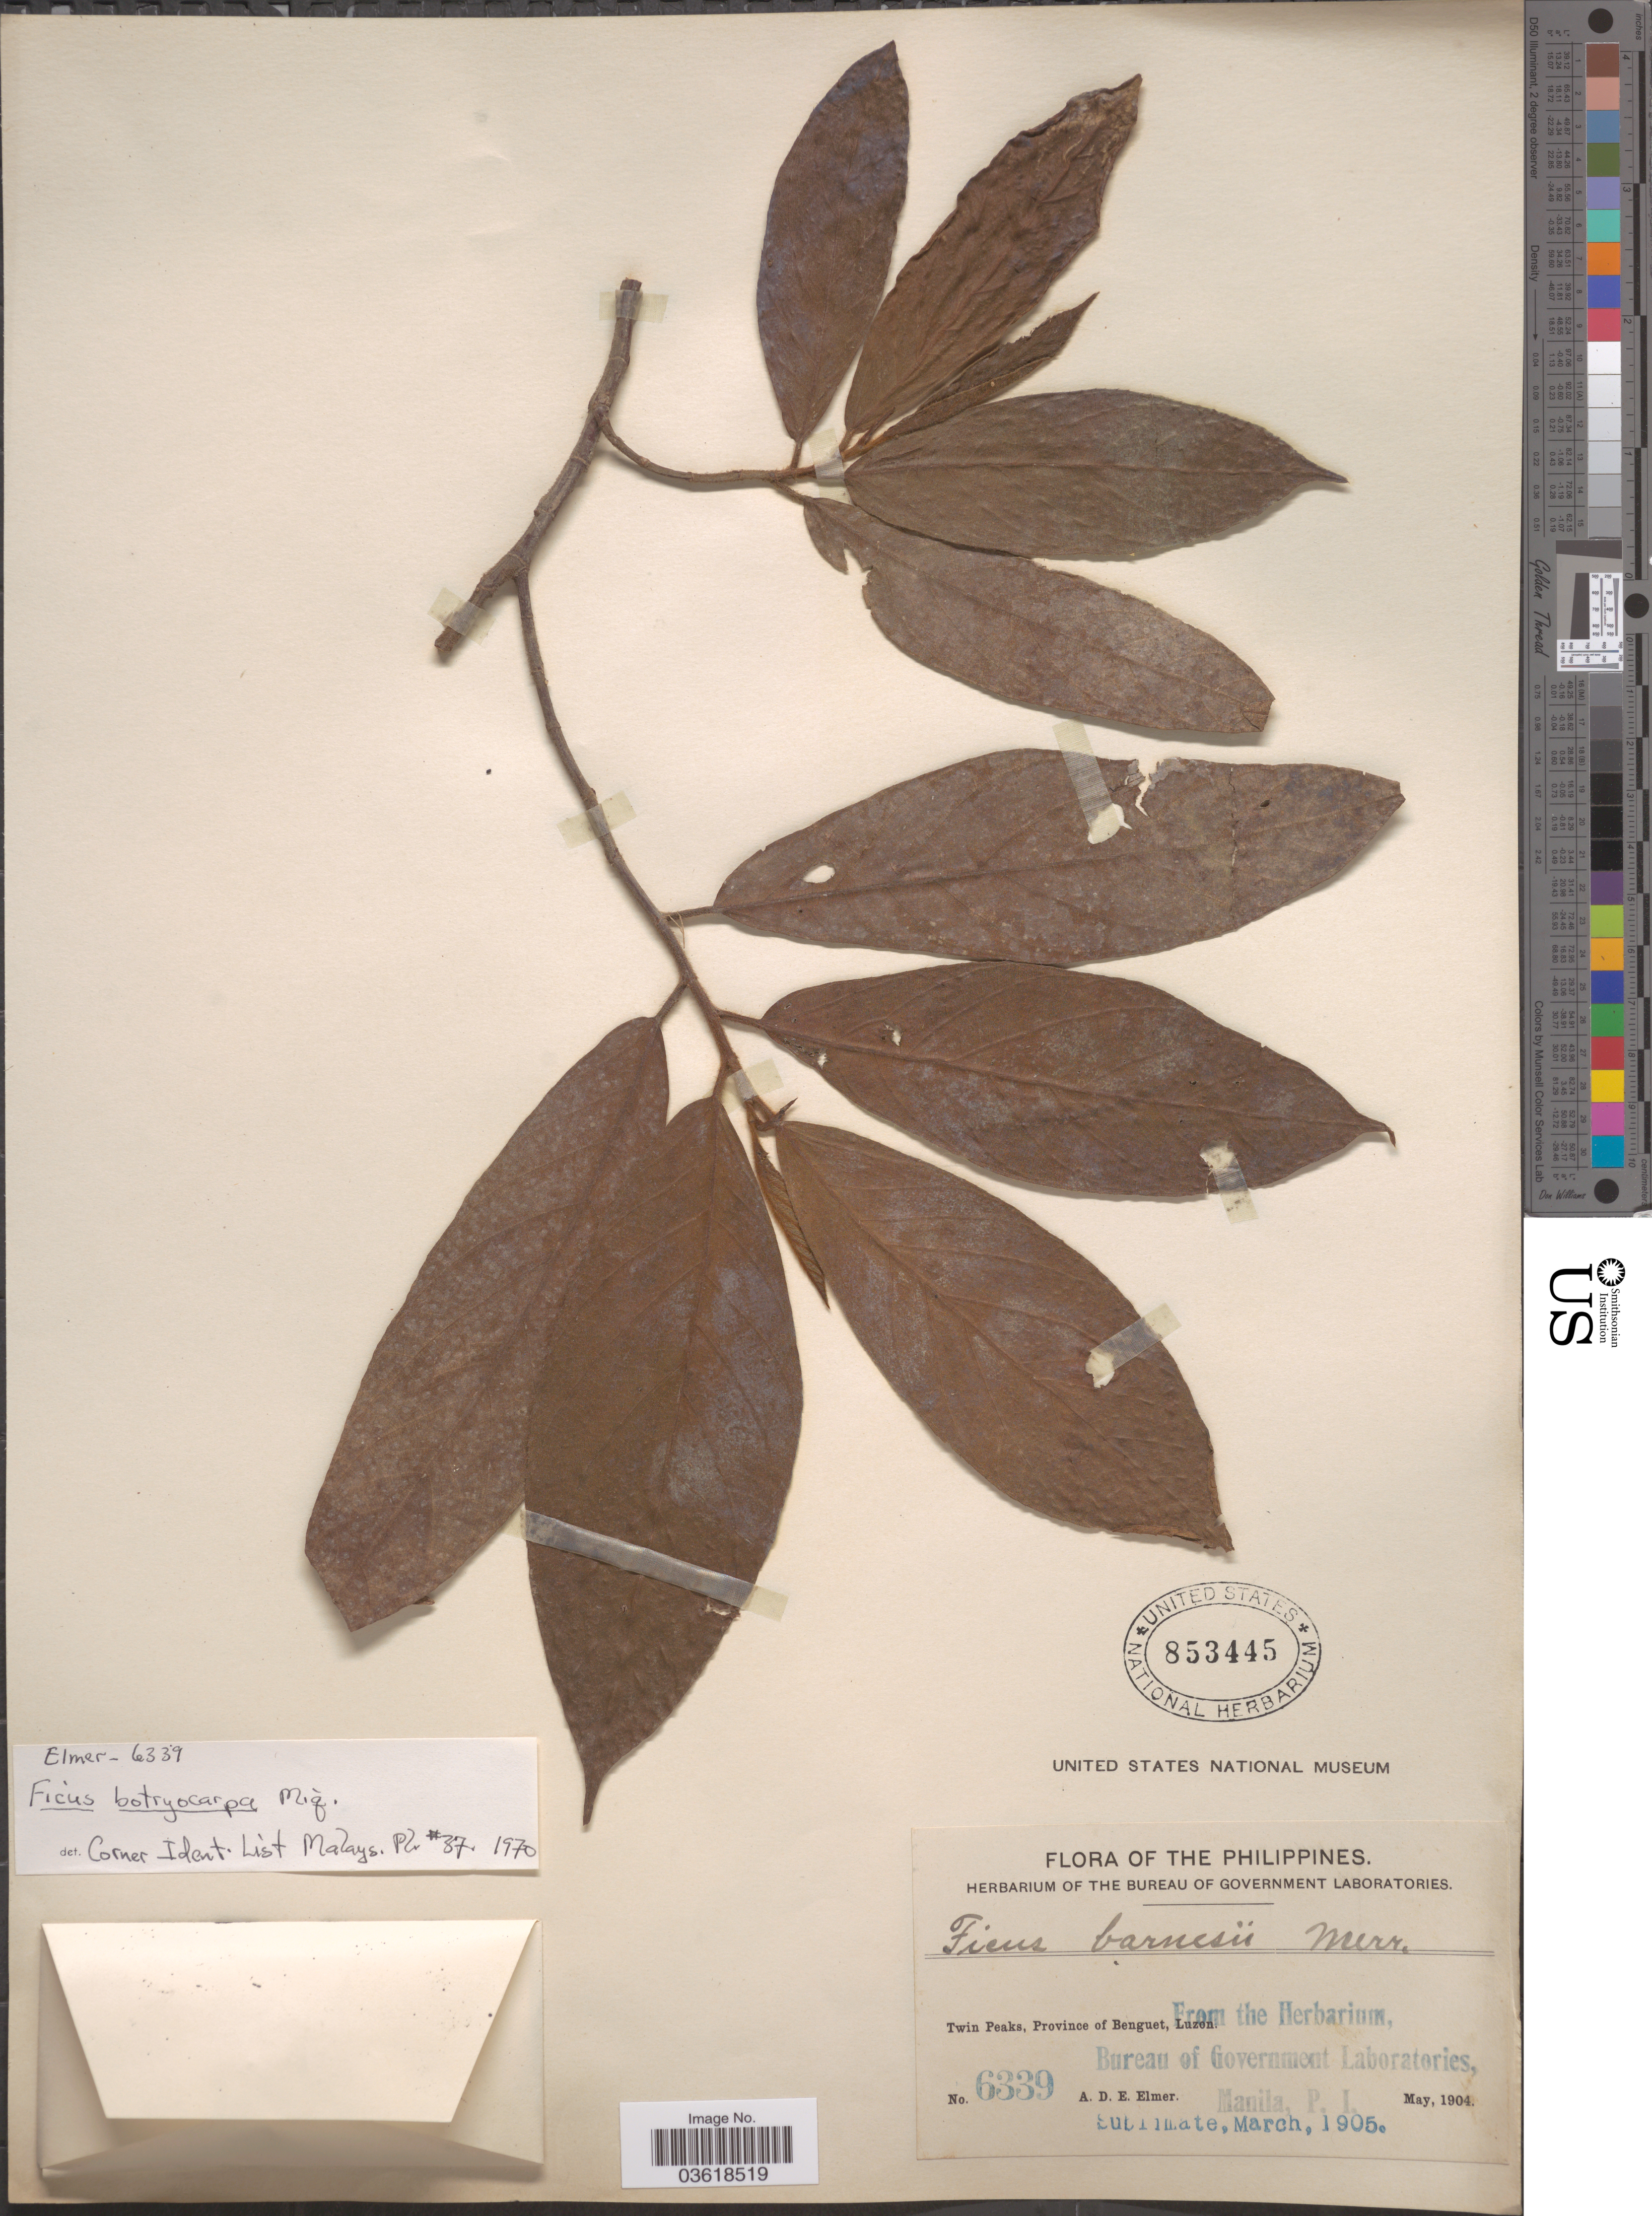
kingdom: Plantae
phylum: Tracheophyta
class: Magnoliopsida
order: Rosales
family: Moraceae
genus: Ficus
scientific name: Ficus botryocarpa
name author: Miq.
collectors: A. D. E. Elmer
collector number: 6339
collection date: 1904-05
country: Philippines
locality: Twin Peaks, Province of Benguet, Luzon.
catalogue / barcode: US 853445